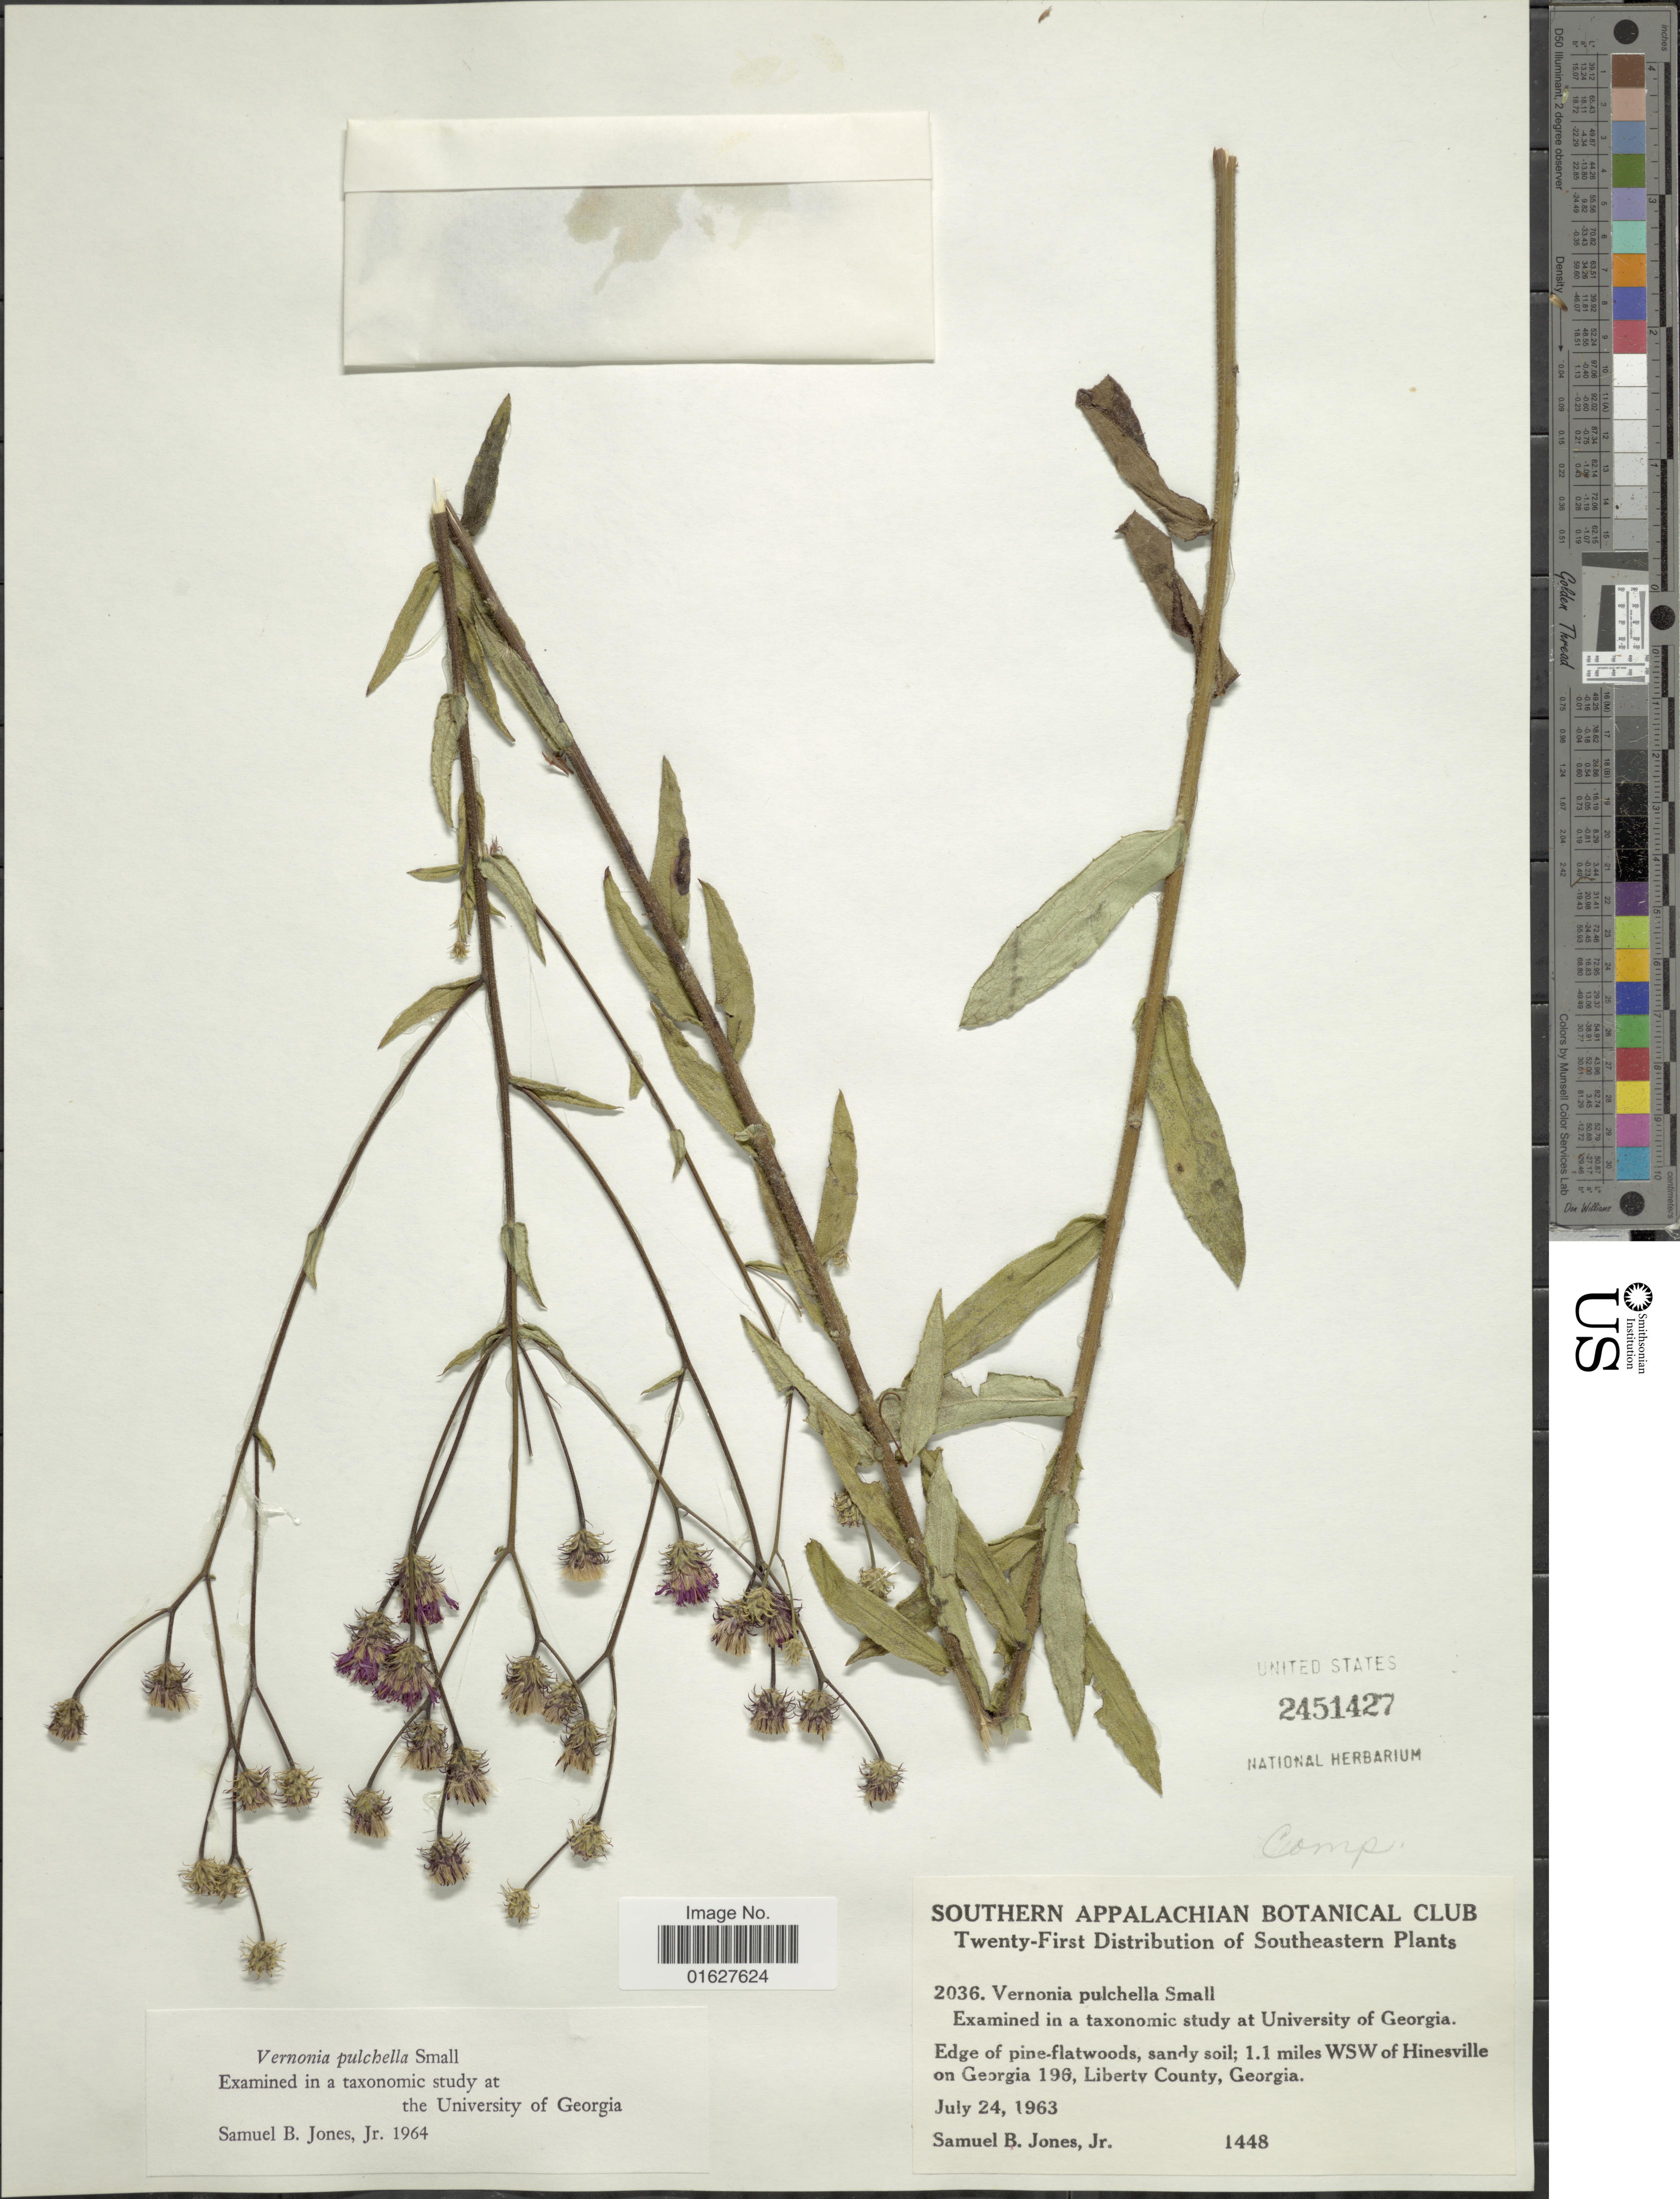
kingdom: Plantae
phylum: Tracheophyta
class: Magnoliopsida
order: Asterales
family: Asteraceae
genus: Vernonia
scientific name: Vernonia pulchella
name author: Small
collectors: S. B. Jones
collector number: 2036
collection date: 1963-07-24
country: United States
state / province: Georgia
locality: Edge of pine-flatwoods, sandy soil; 1.1 miles WSW of Hinesville on Georgia 196, Liberty County, Georgia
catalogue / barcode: US 2451427